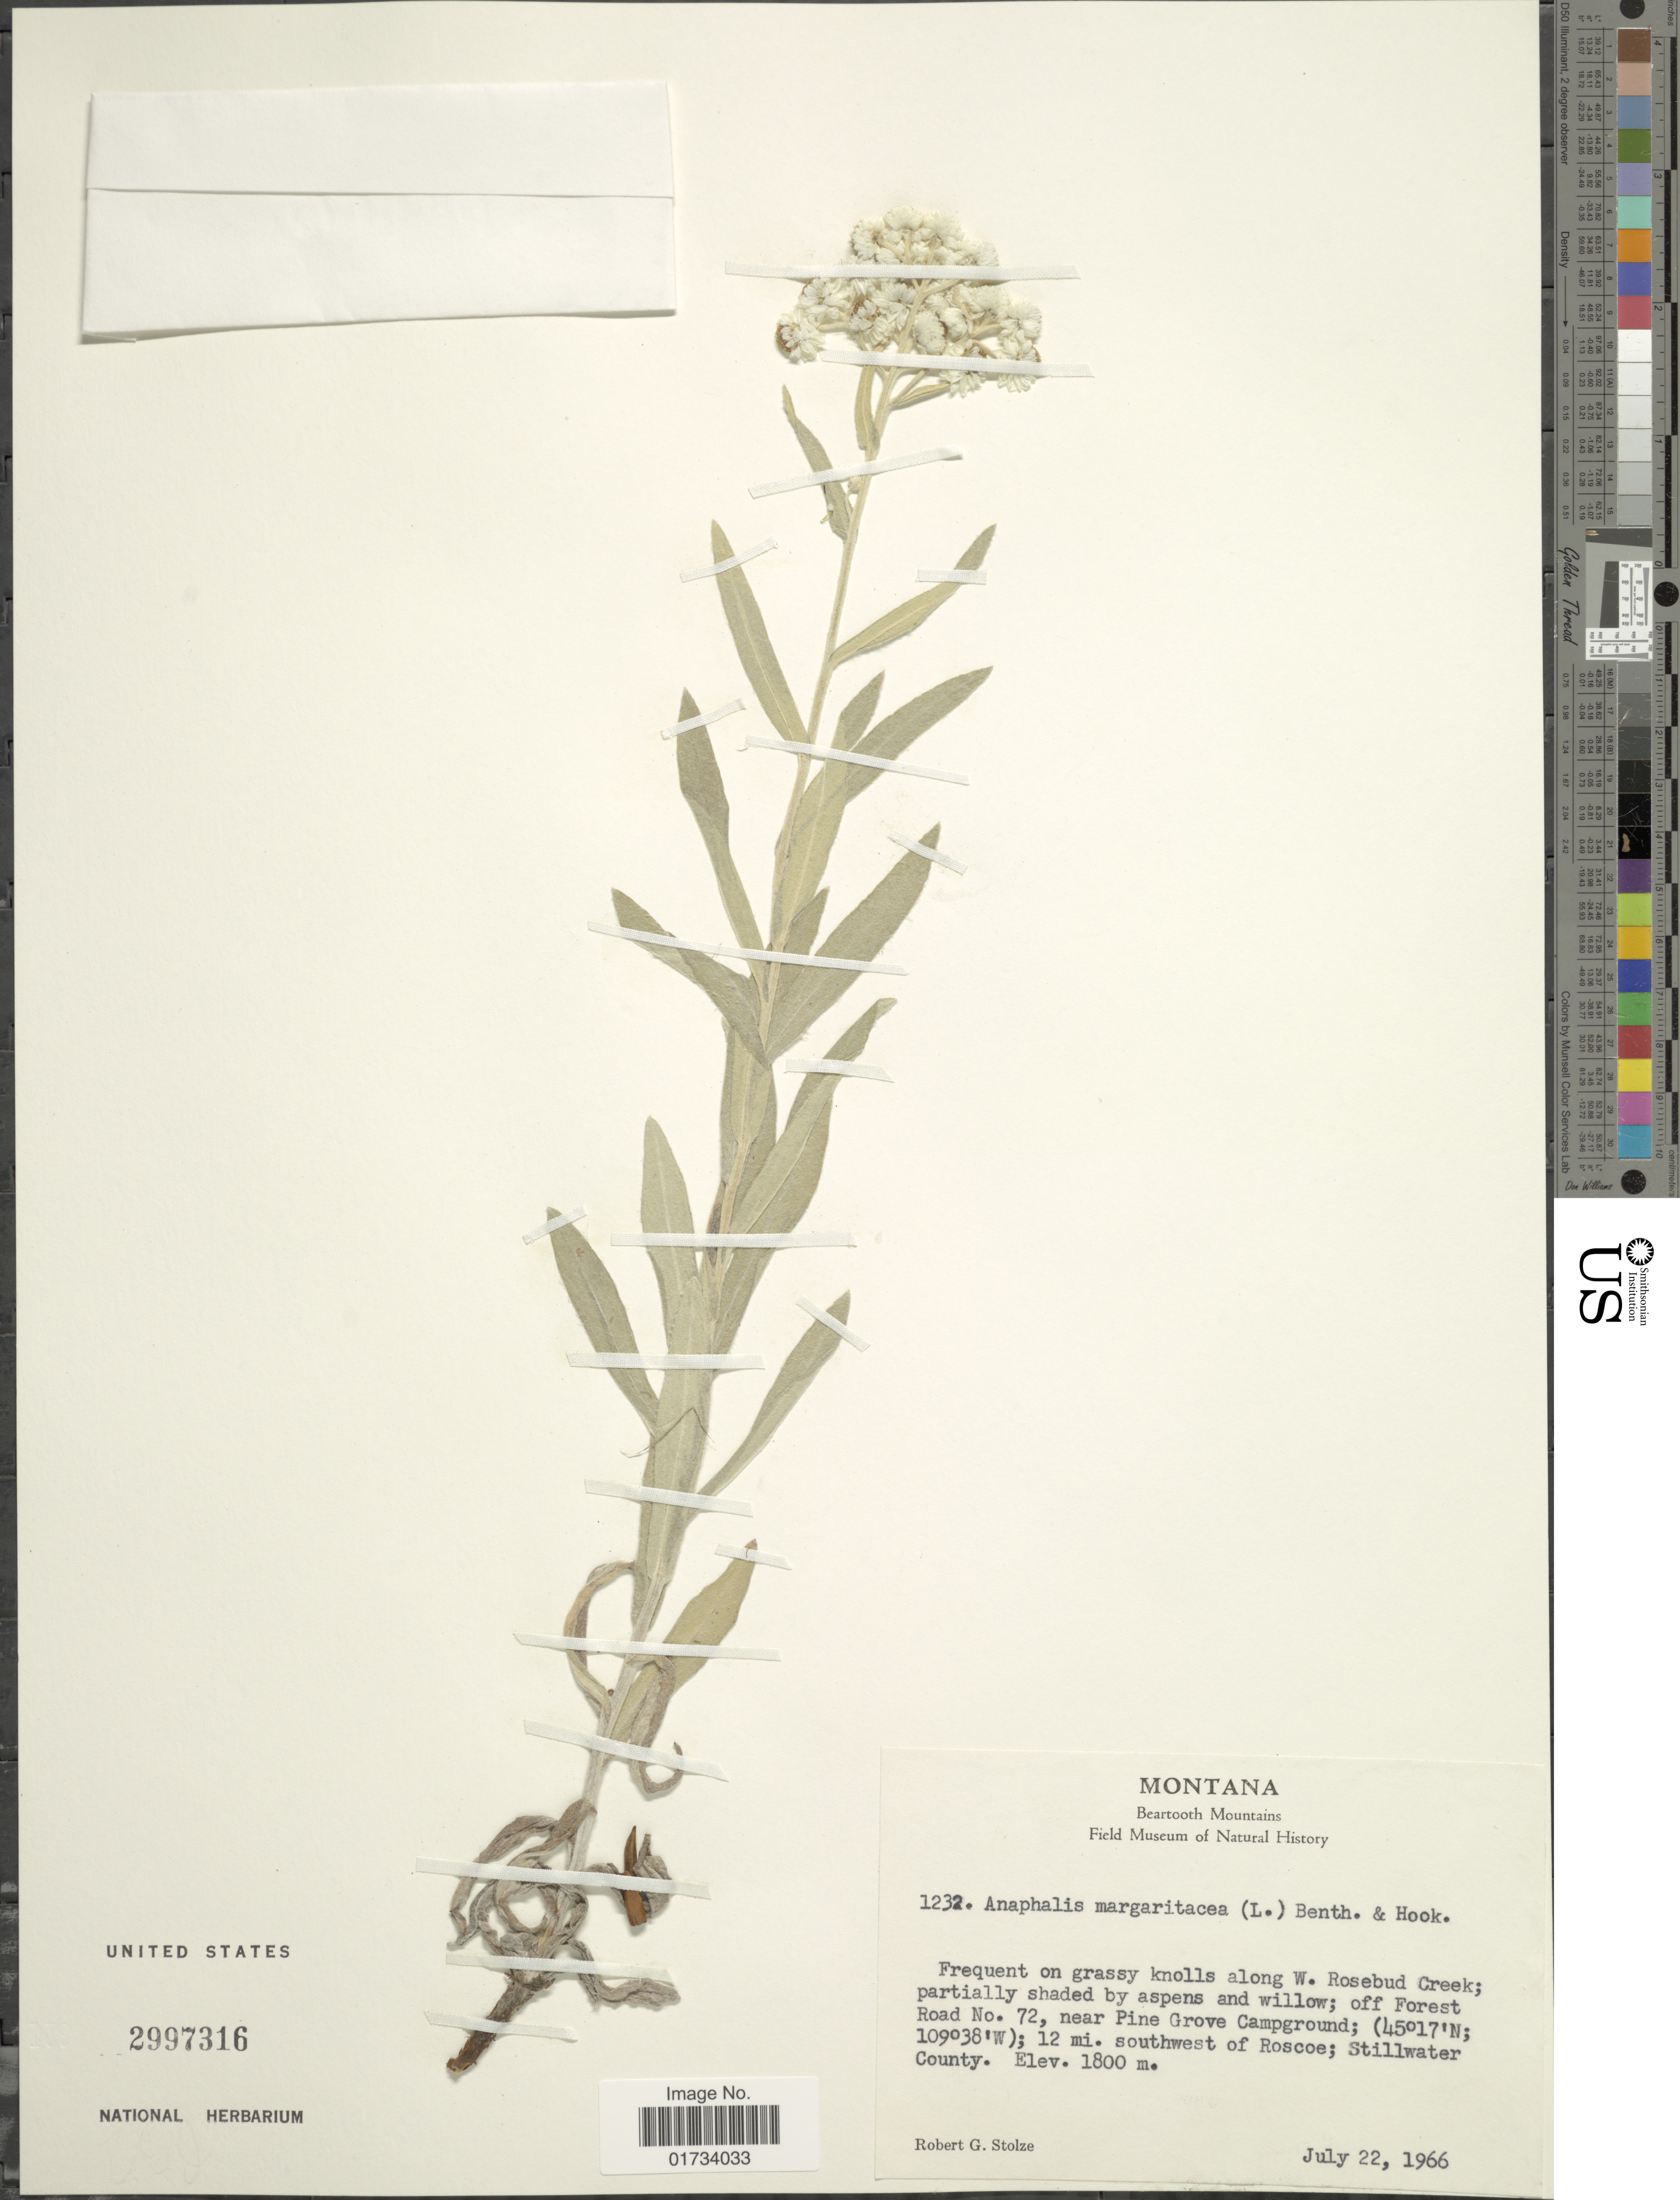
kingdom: Plantae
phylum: Tracheophyta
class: Magnoliopsida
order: Asterales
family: Asteraceae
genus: Anaphalis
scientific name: Anaphalis margaritacea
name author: (L.) Benth. & Hook. f.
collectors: R. G. Stolze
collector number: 1232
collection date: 1966-07-22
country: United States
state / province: Montana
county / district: Stillwater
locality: Beartooth Mountains, frequent on grassy knolls along W. Rosebud Creek; partially shaded by aspens and willow; off Forest Road no. 72, near Pine Grove Campground; 12 mi. SW of Roscoe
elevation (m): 1800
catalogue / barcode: US 2997316